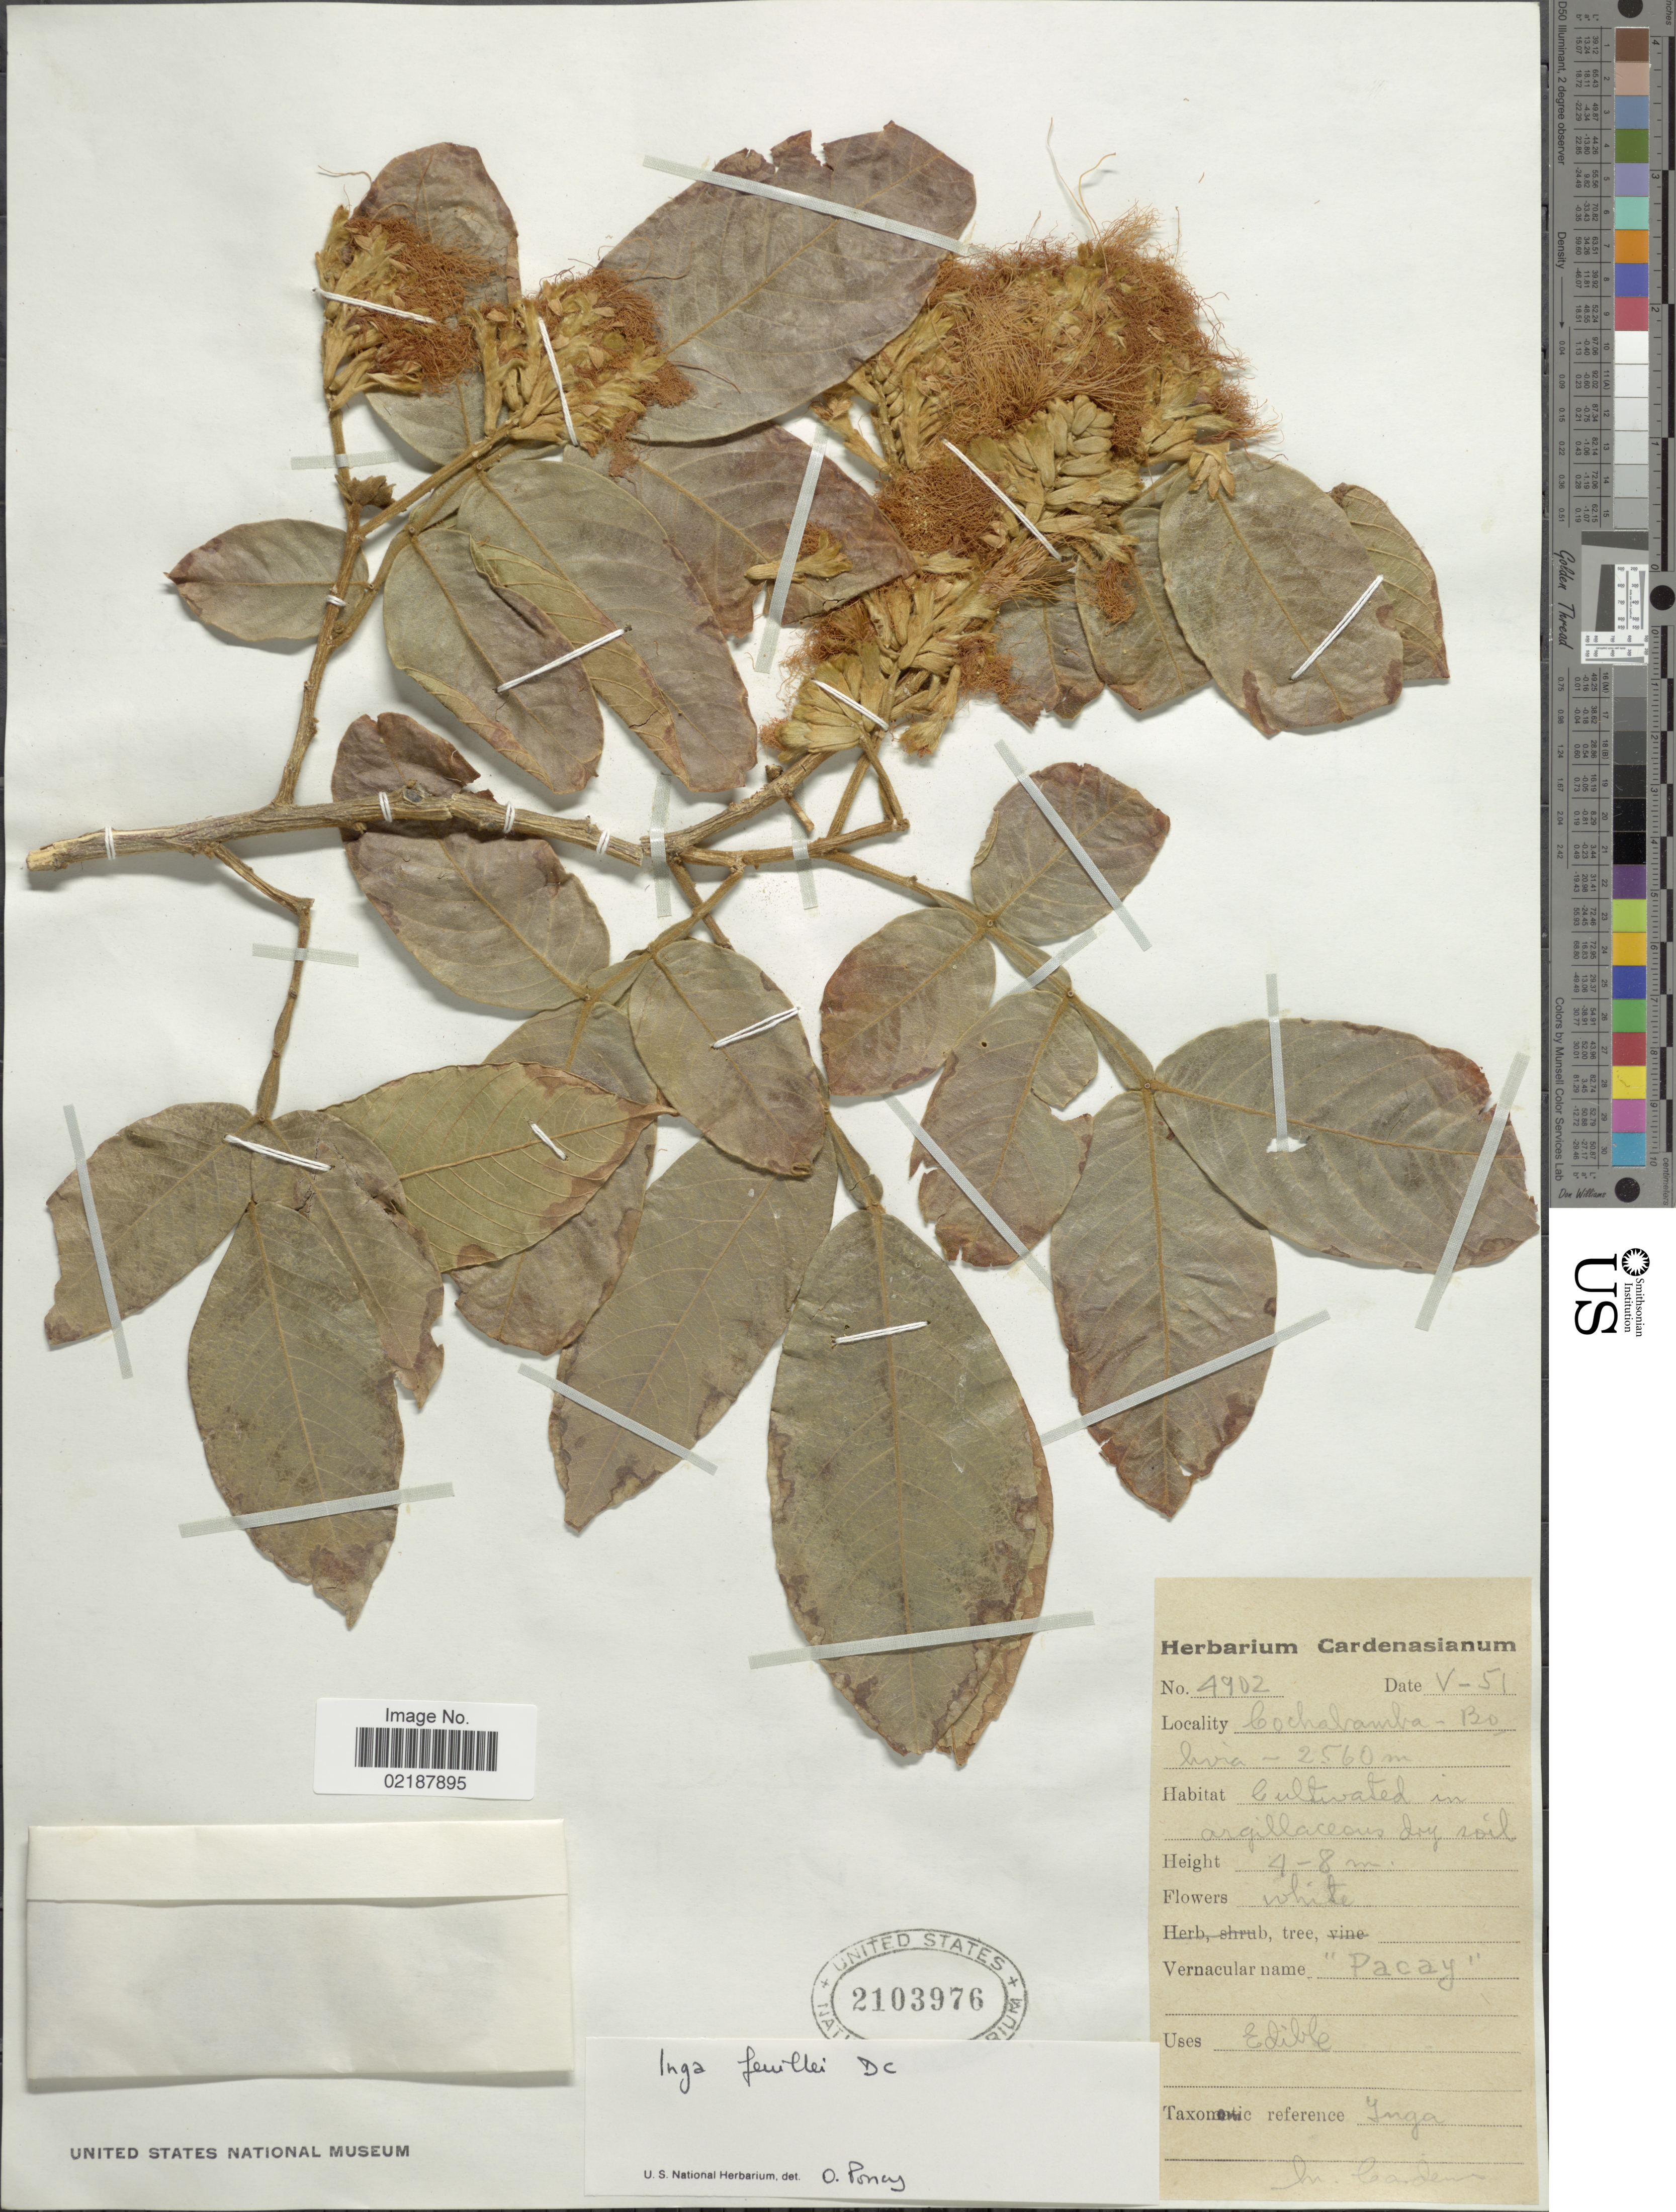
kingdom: Plantae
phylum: Tracheophyta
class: Magnoliopsida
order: Fabales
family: Fabaceae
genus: Inga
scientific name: Inga feuillei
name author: DC.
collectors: M. Cárdenas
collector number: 4902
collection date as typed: Transcribed d/m/y: /5/51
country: Bolivia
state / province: Cochabamba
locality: Cochabamba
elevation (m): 2560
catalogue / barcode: US 2103976